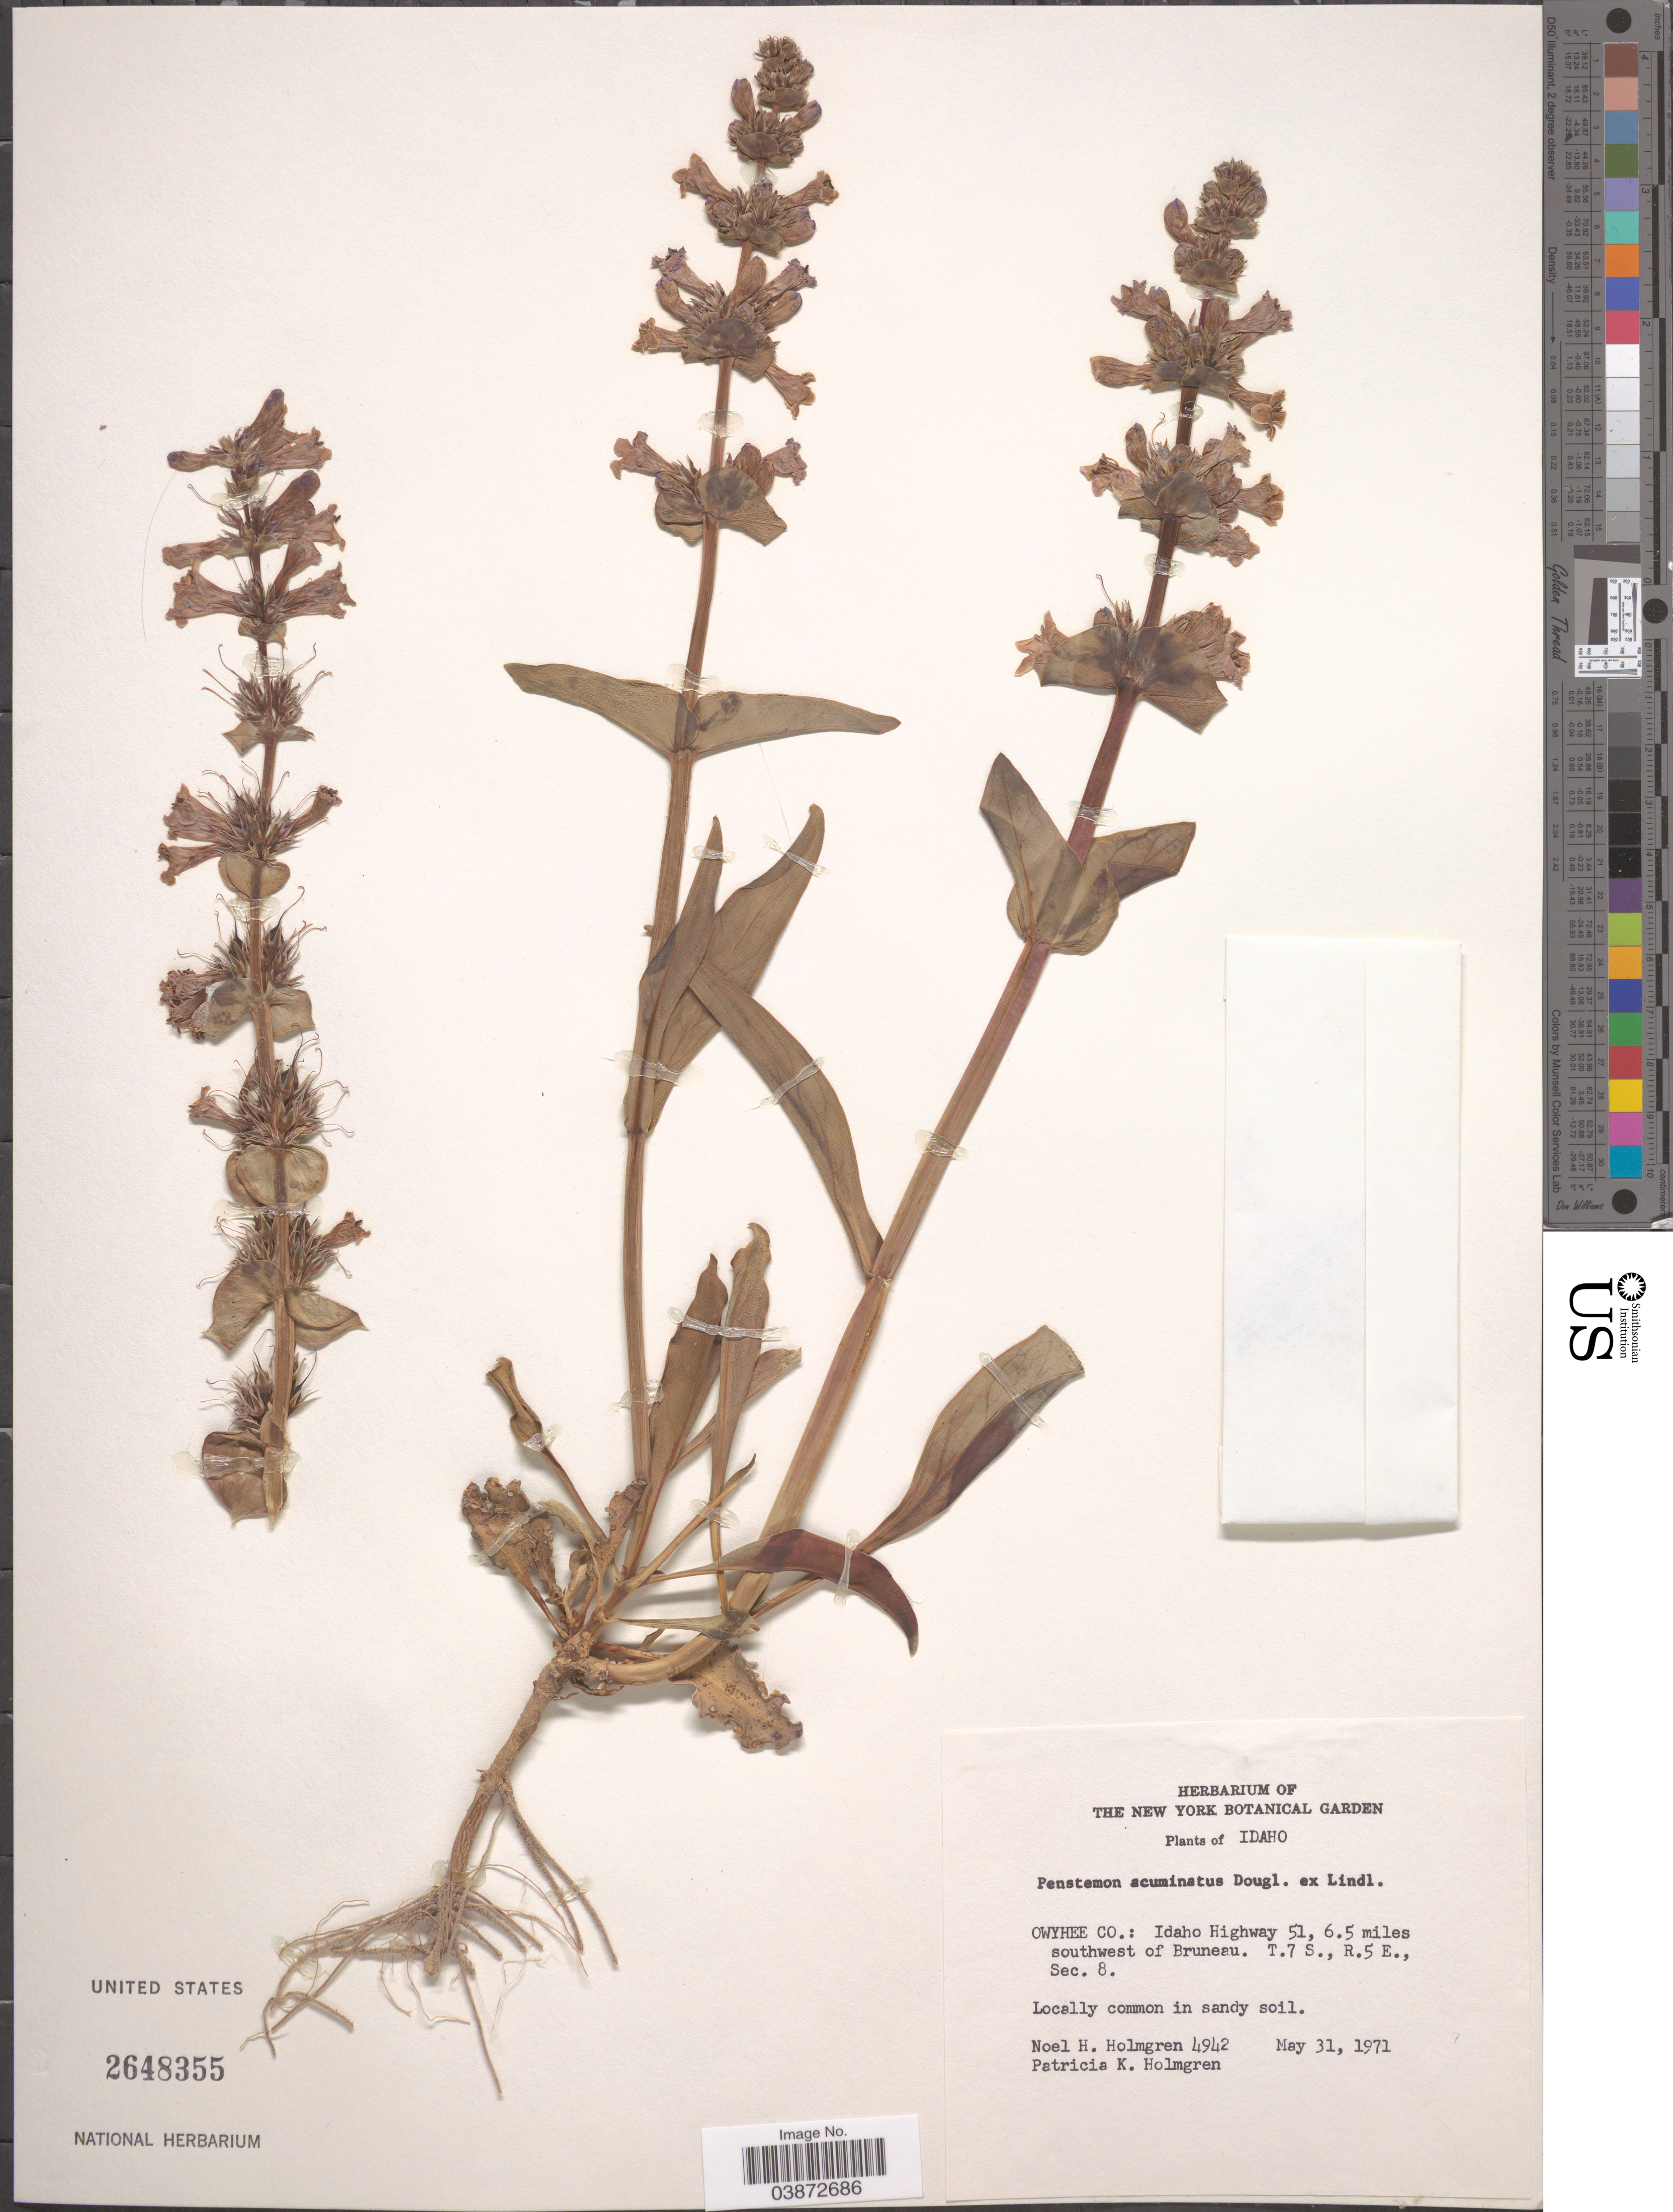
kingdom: Plantae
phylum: Tracheophyta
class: Magnoliopsida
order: Lamiales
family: Plantaginaceae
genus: Penstemon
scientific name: Penstemon acuminatus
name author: Greene ex Lindl.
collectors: N. H. Holmgren & P. K. Holmgren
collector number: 4942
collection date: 1971-05-31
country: United States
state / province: Idaho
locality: Owyhee Co.: Idaho Highway 51, 6.5 miles southwest of Bruneau. T. 7 S., R. 5 E., Sec. 8.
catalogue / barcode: US 2648355